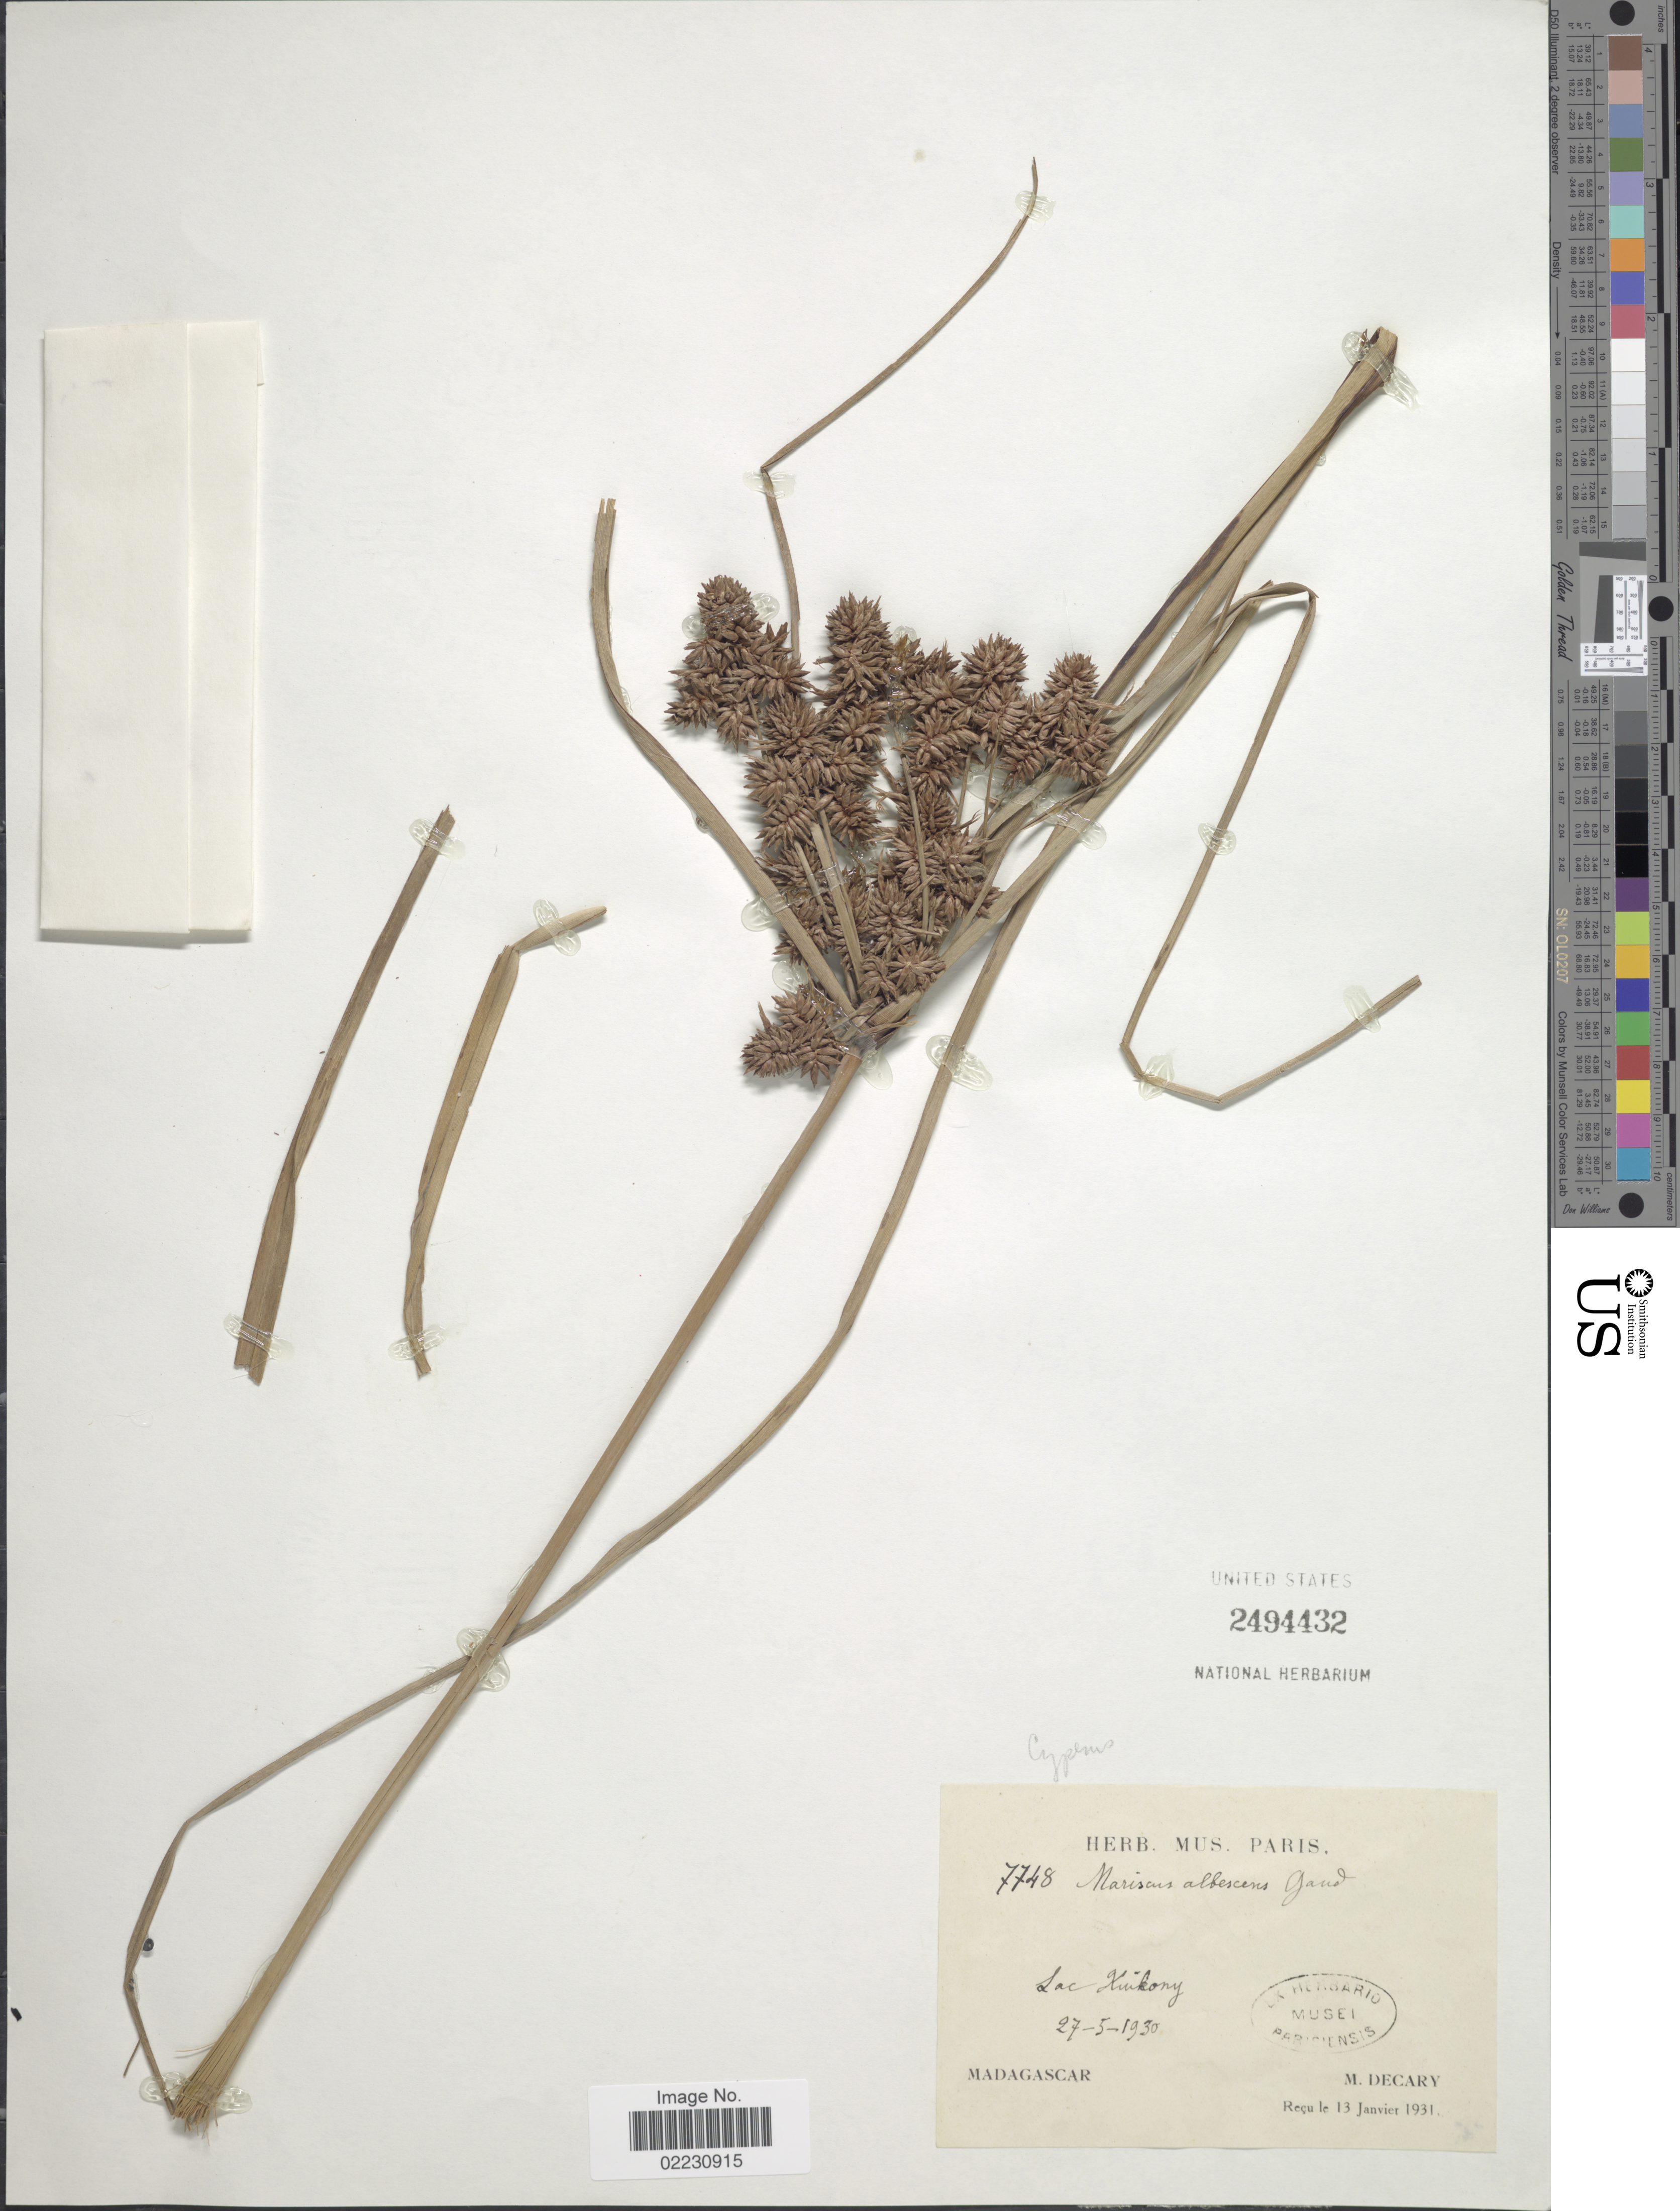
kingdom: Plantae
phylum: Tracheophyta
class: Liliopsida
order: Poales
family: Cyperaceae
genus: Cyperus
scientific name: Cyperus ligularis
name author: L.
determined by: Strong, Mark T., (BOT), Smithsonian Institution - National Museum of Natural History (UNITED STATES)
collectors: R. Decary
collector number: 7748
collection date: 1930-05-27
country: Madagascar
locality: Lac Kinkony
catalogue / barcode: US 2494432